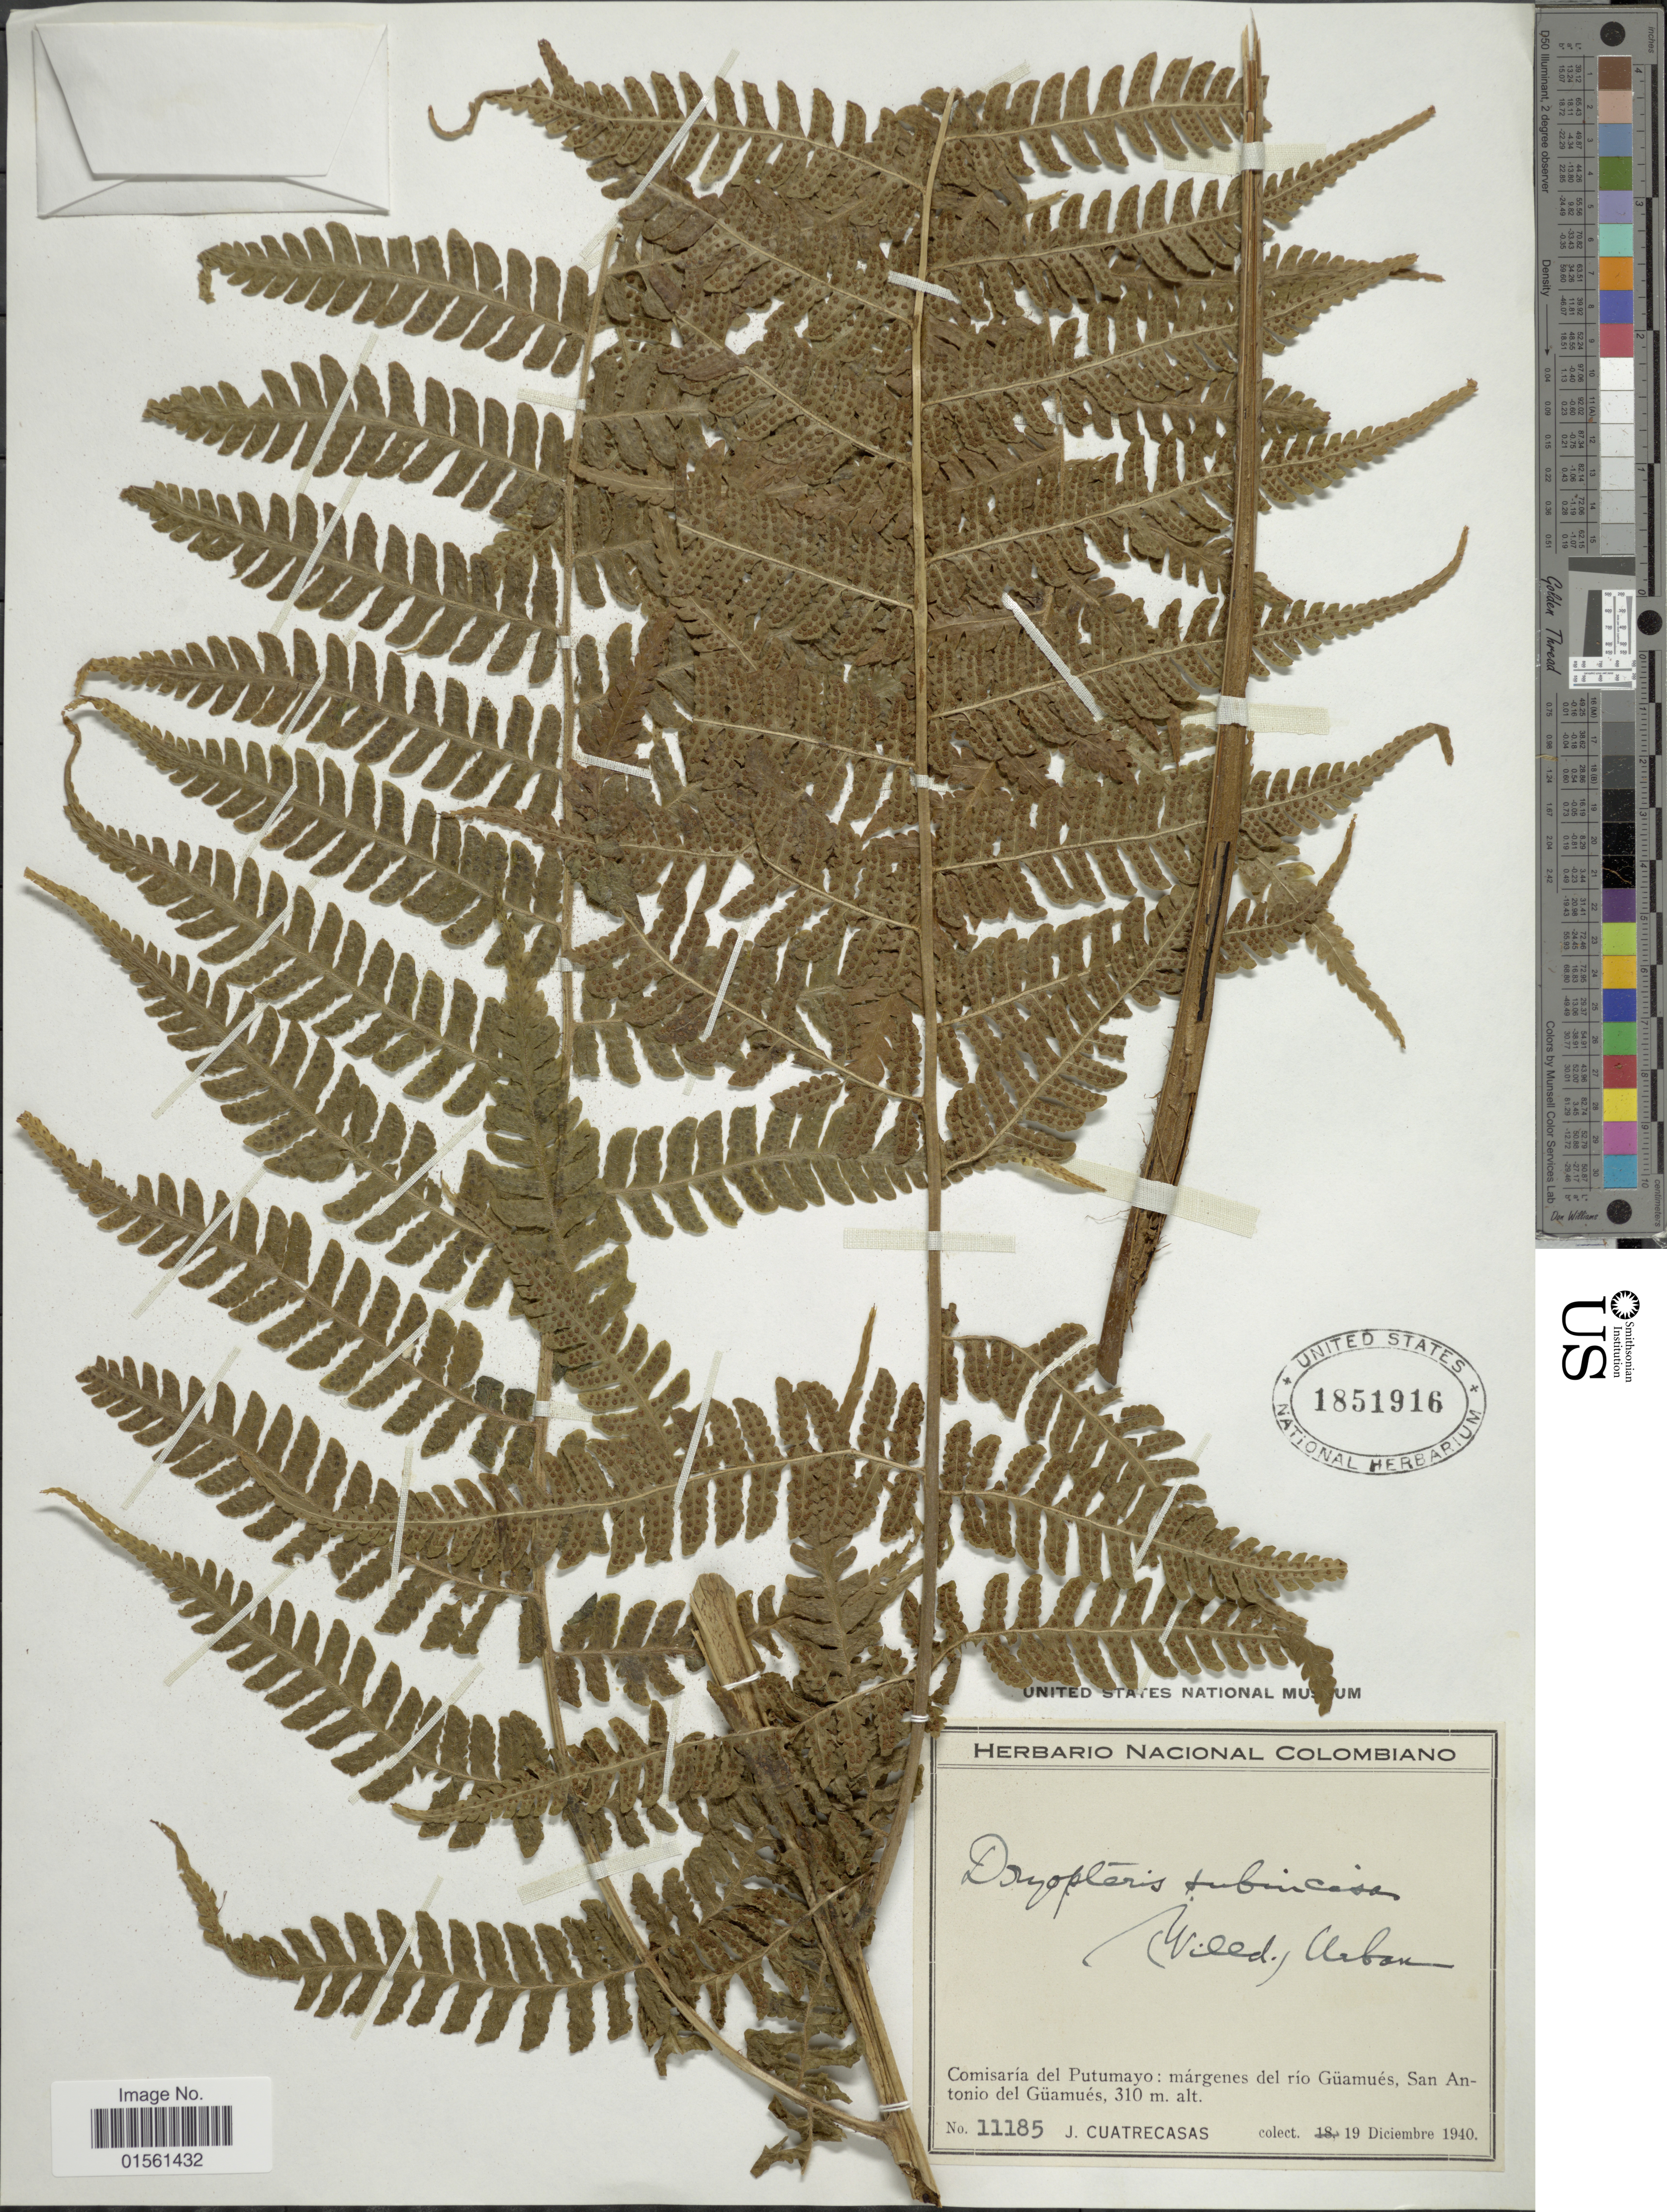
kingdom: Plantae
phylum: Tracheophyta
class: Polypodiopsida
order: Polypodiales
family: Dryopteridaceae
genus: Megalastrum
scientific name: Megalastrum sp.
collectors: J. Cuatrecasas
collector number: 11185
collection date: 1940-12-19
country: Colombia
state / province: Putumayo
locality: Comisaria del Putumayo: margenes del rio Guamues, San Antonio del Guamues.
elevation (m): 310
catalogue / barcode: US 1851916